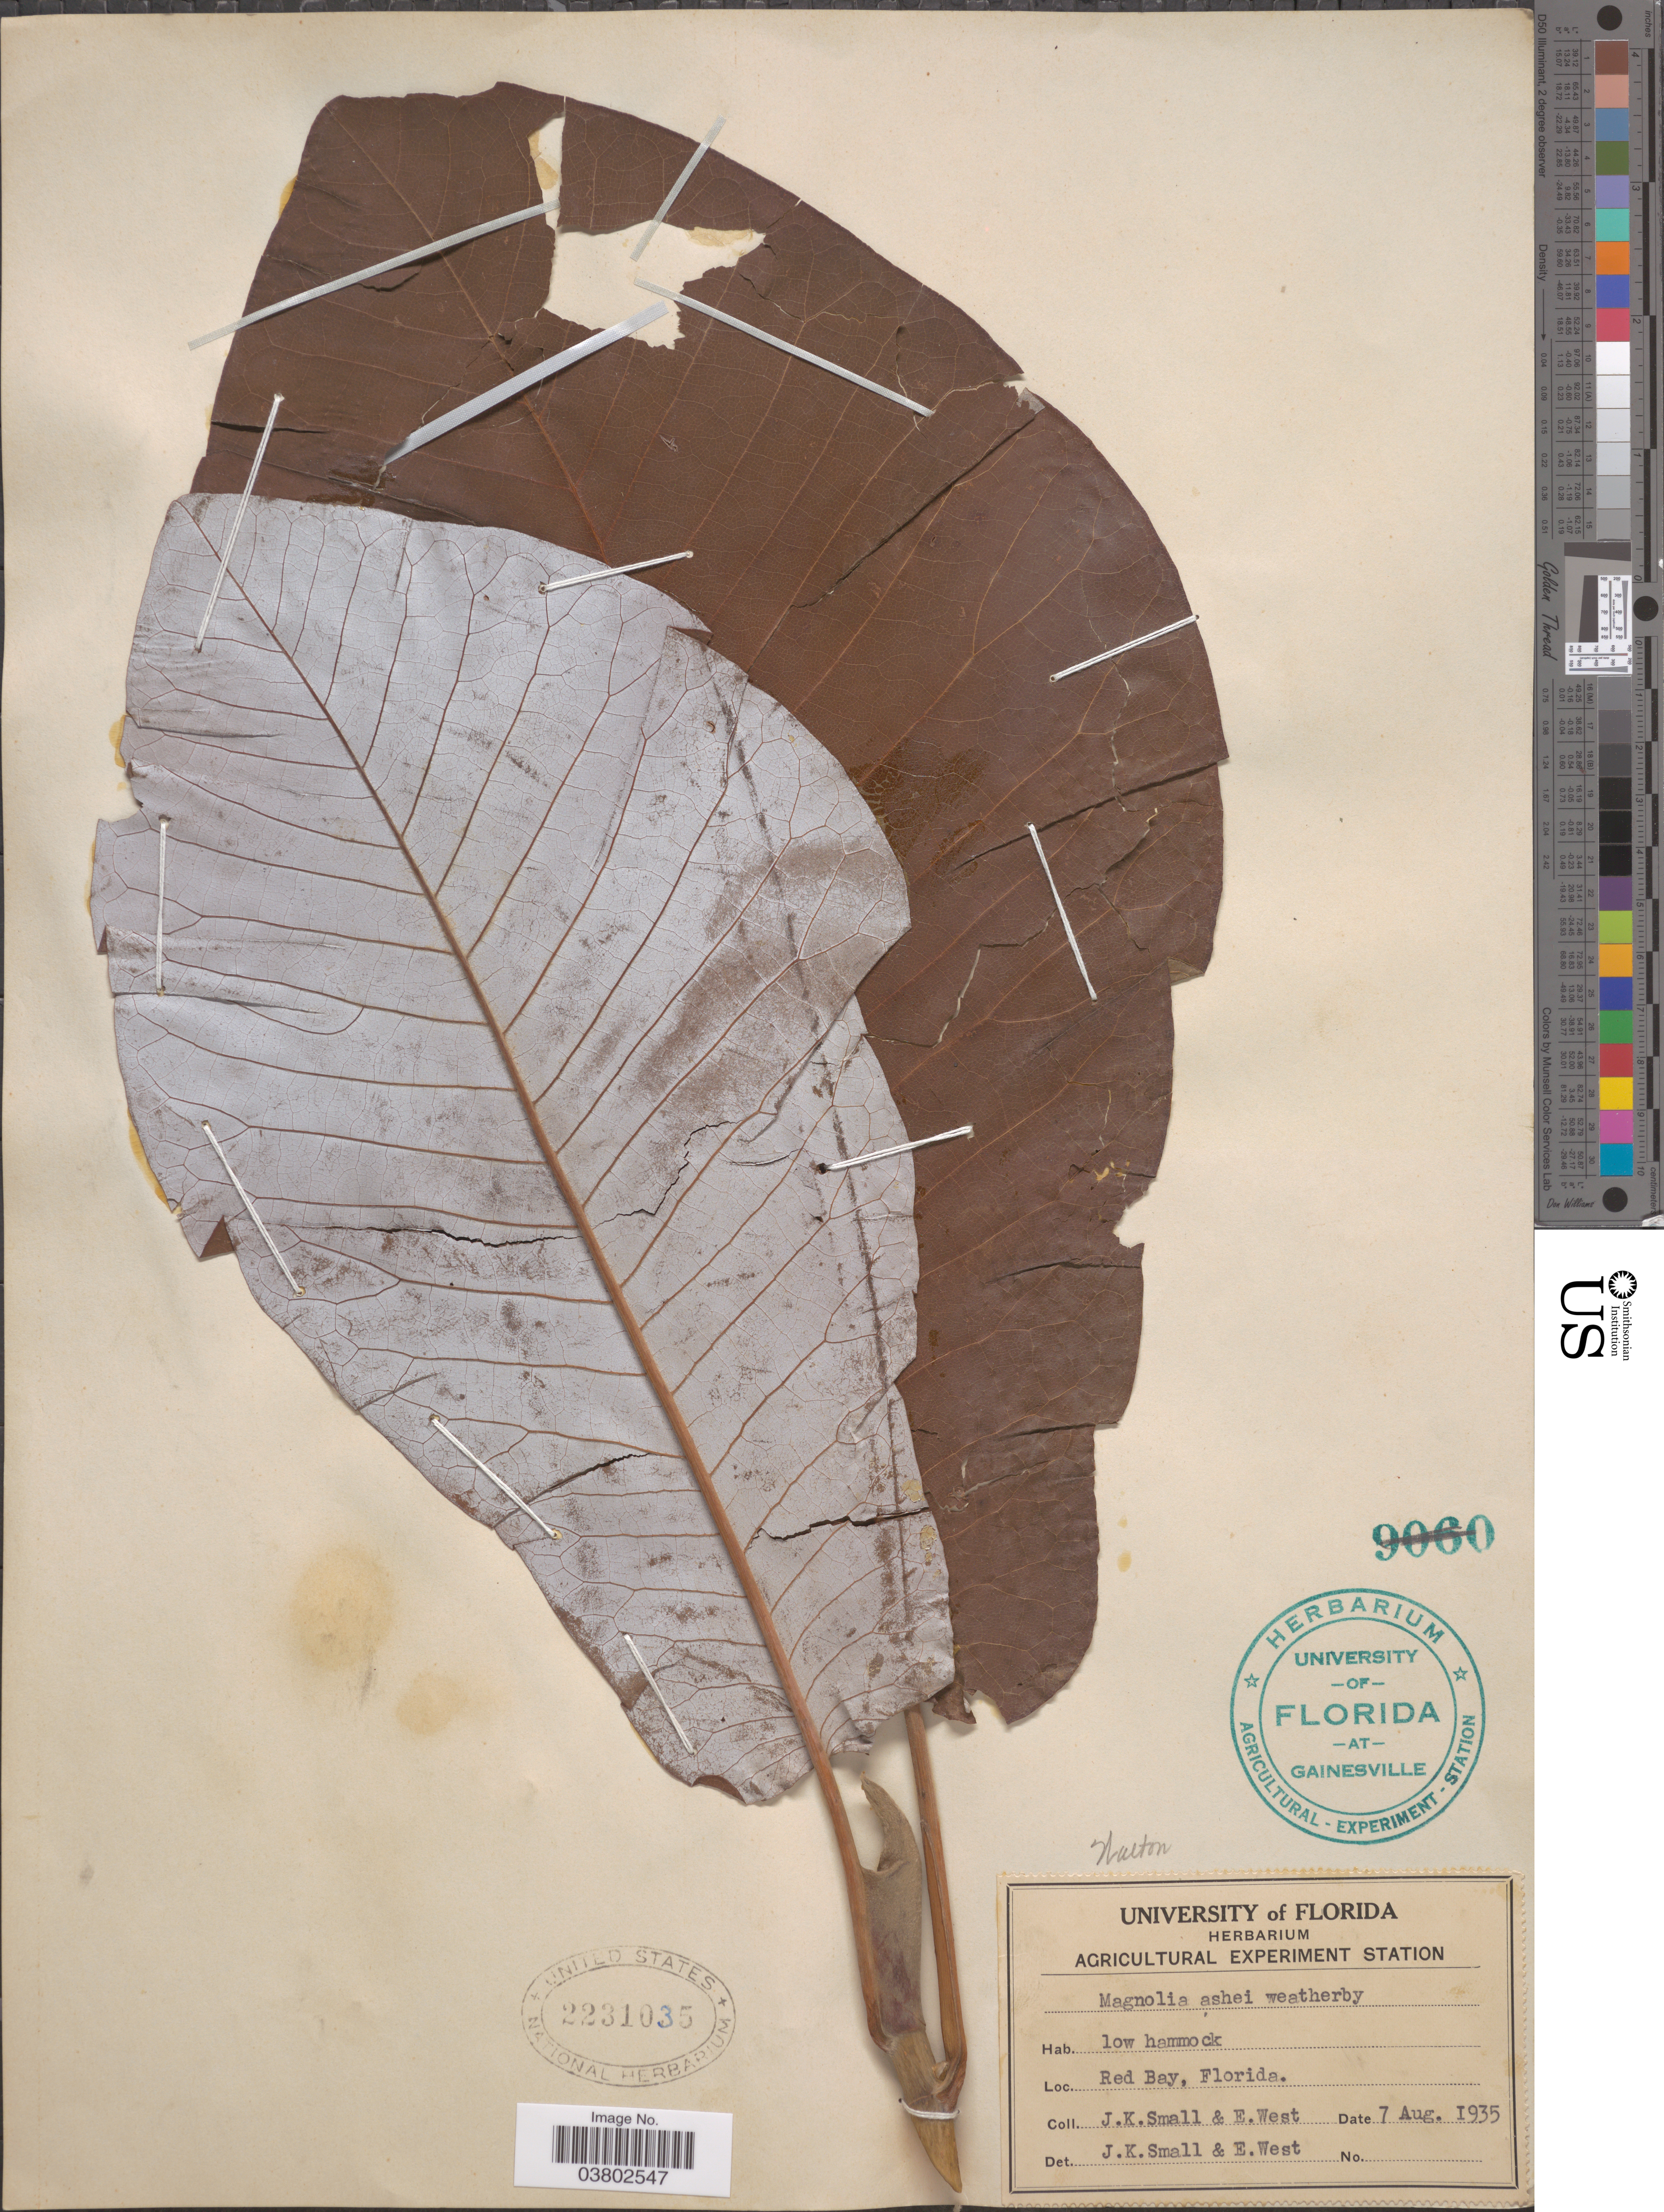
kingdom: Plantae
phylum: Tracheophyta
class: Magnoliopsida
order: Magnoliales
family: Magnoliaceae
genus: Magnolia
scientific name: Magnolia ashei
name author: Weath.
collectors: J. K. Small & E. West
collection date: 1935-08-07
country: United States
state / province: Florida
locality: Red bay.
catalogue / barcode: US 2231035